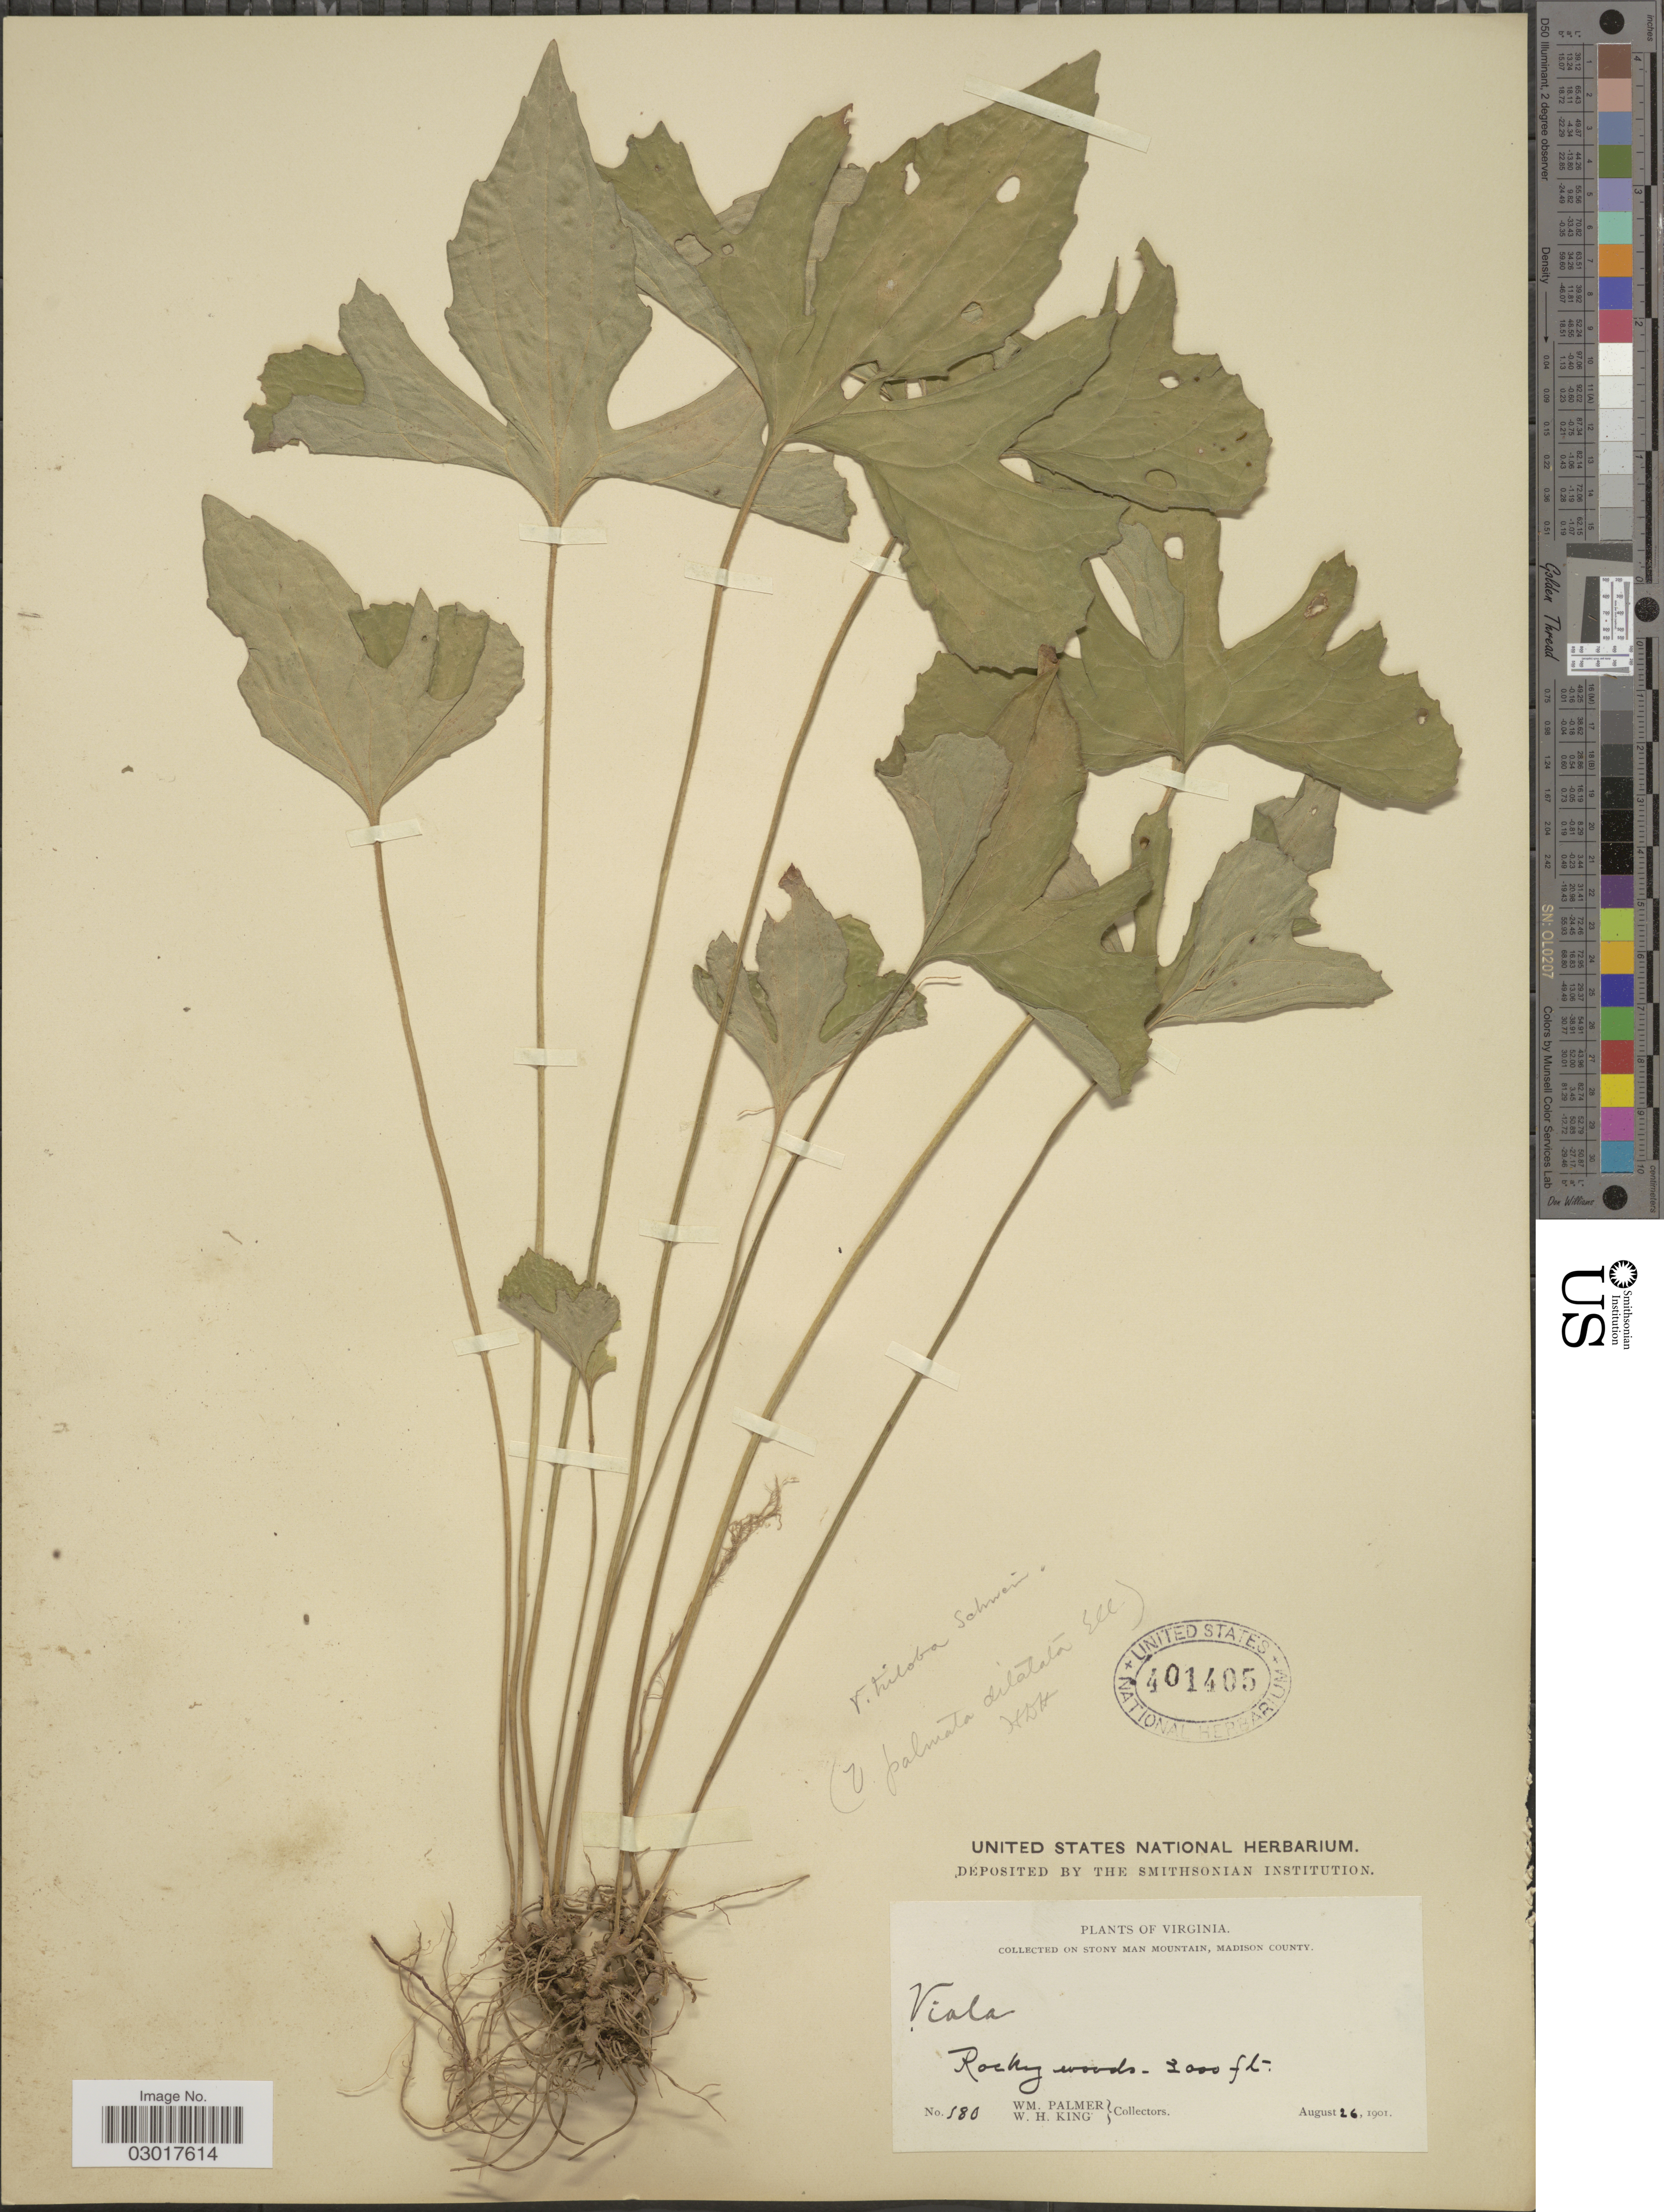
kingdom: Plantae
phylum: Tracheophyta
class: Magnoliopsida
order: Malpighiales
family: Violaceae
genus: Viola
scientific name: Viola triloba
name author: Schwein.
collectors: W. Palmer & W. H. King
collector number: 180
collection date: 1901-08-26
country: United States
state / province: Virginia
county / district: Madison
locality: Collected on Stony Man Mountain, Madison County.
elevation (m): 914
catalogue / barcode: US 401405